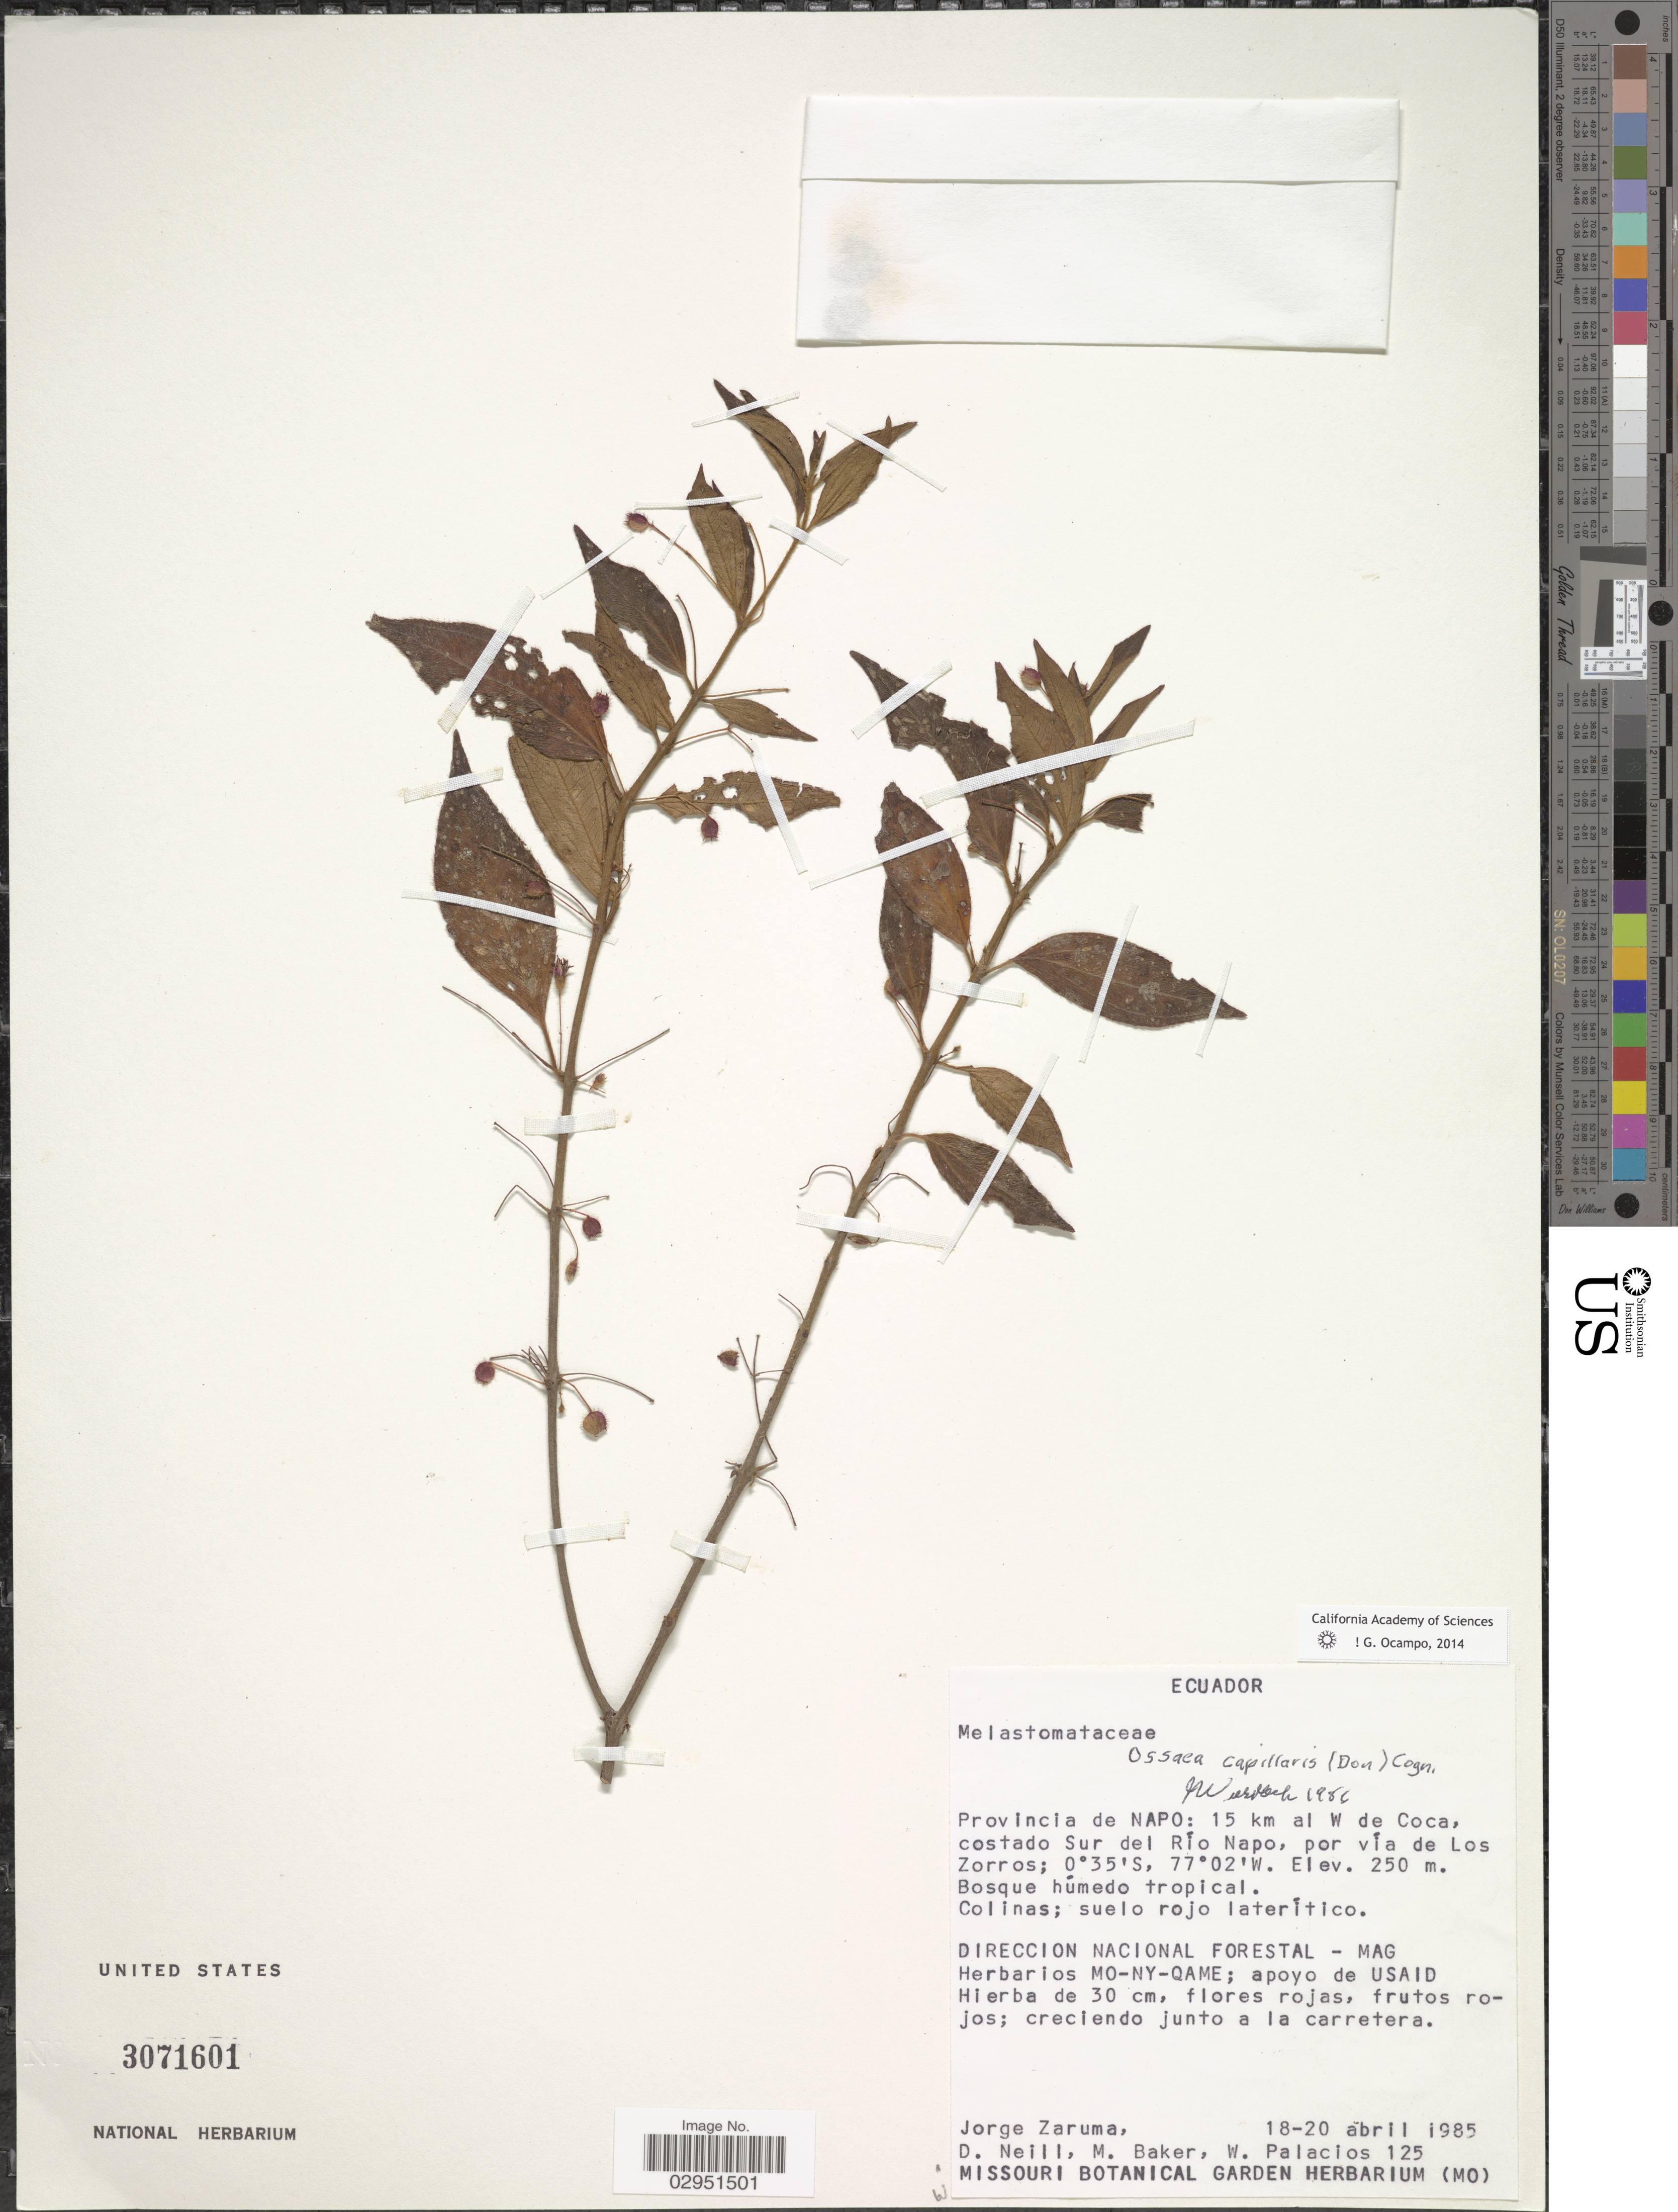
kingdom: Plantae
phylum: Tracheophyta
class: Magnoliopsida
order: Myrtales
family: Melastomataceae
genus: Ossaea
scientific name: Ossaea capillaris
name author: (D. Don) Cogn.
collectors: J. Zaruma, D. Neill, M. Baker & W. Palacios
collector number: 125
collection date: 1985-04-18/1985-04-20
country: Ecuador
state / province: Napo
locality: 15 km al W de Coca, costado Sur del Río Napo, por vía de Los Zorros.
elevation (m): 250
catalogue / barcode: US 3071601